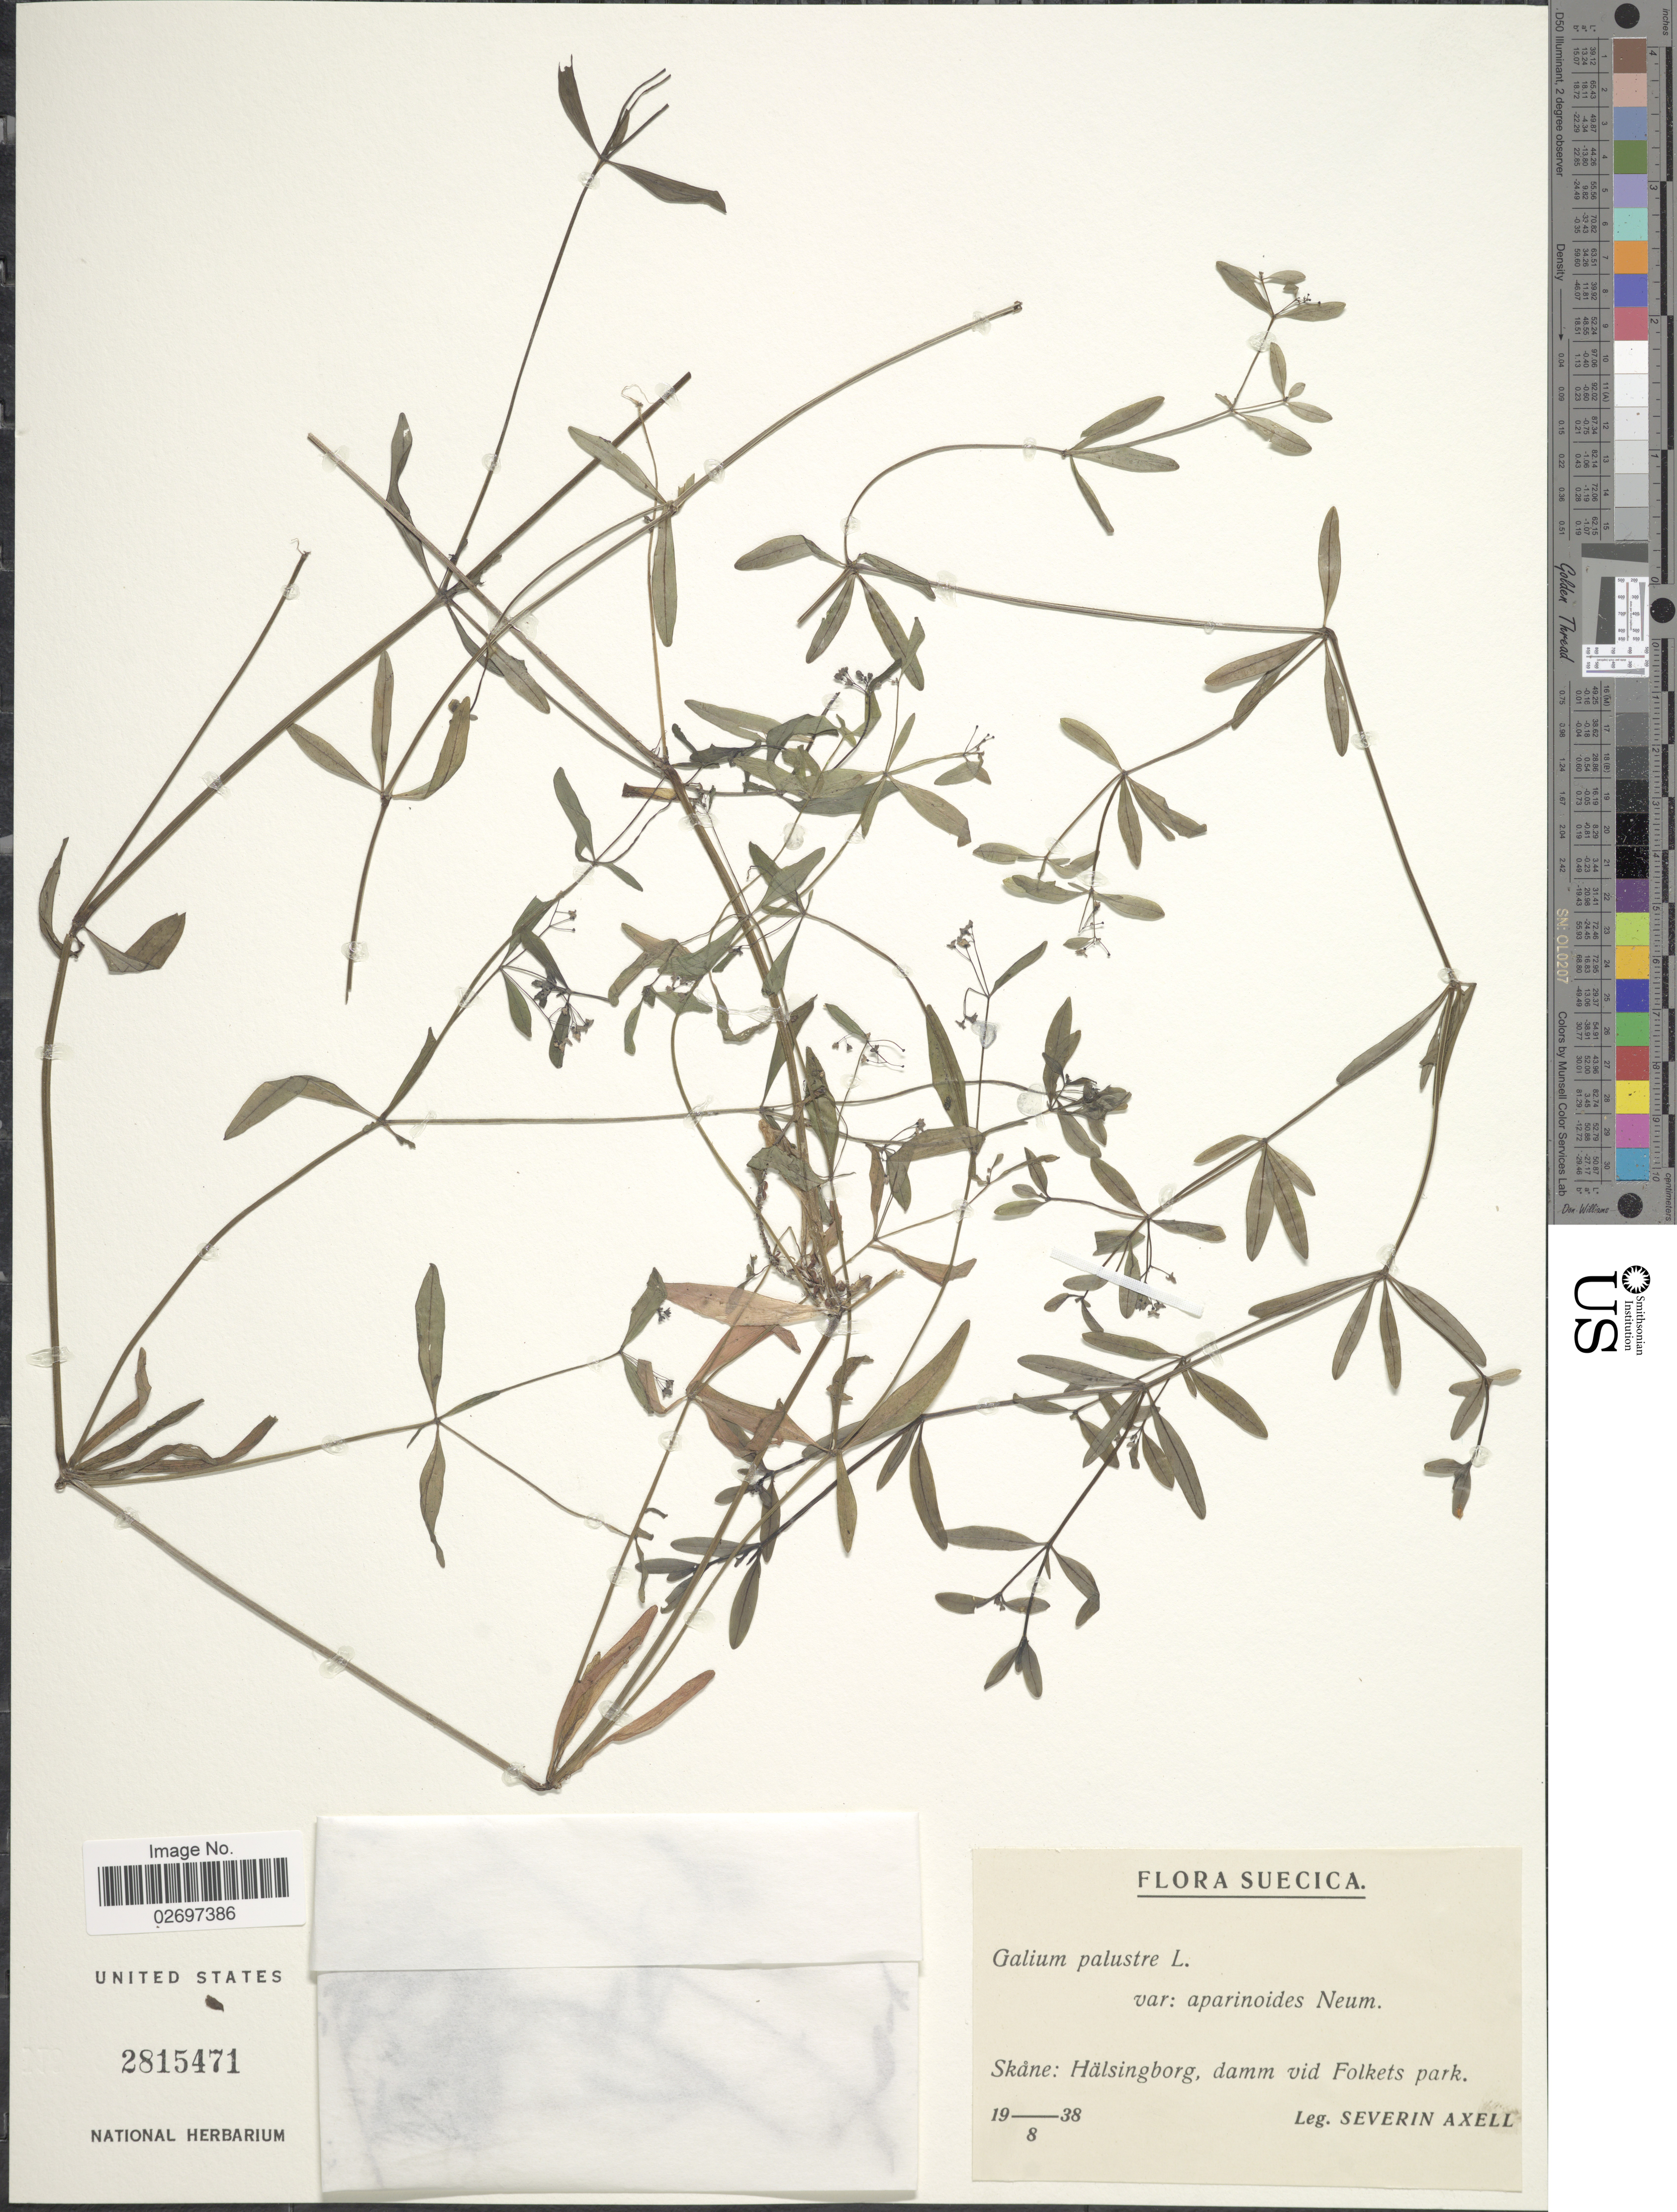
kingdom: Plantae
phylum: Tracheophyta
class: Magnoliopsida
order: Gentianales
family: Rubiaceae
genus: Galium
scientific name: Galium palustre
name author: L.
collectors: S. Axell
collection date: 1938-08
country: Sweden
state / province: Skåne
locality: Hälsingborg, damm vid Folkets park. Suecica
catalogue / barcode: US 2815471